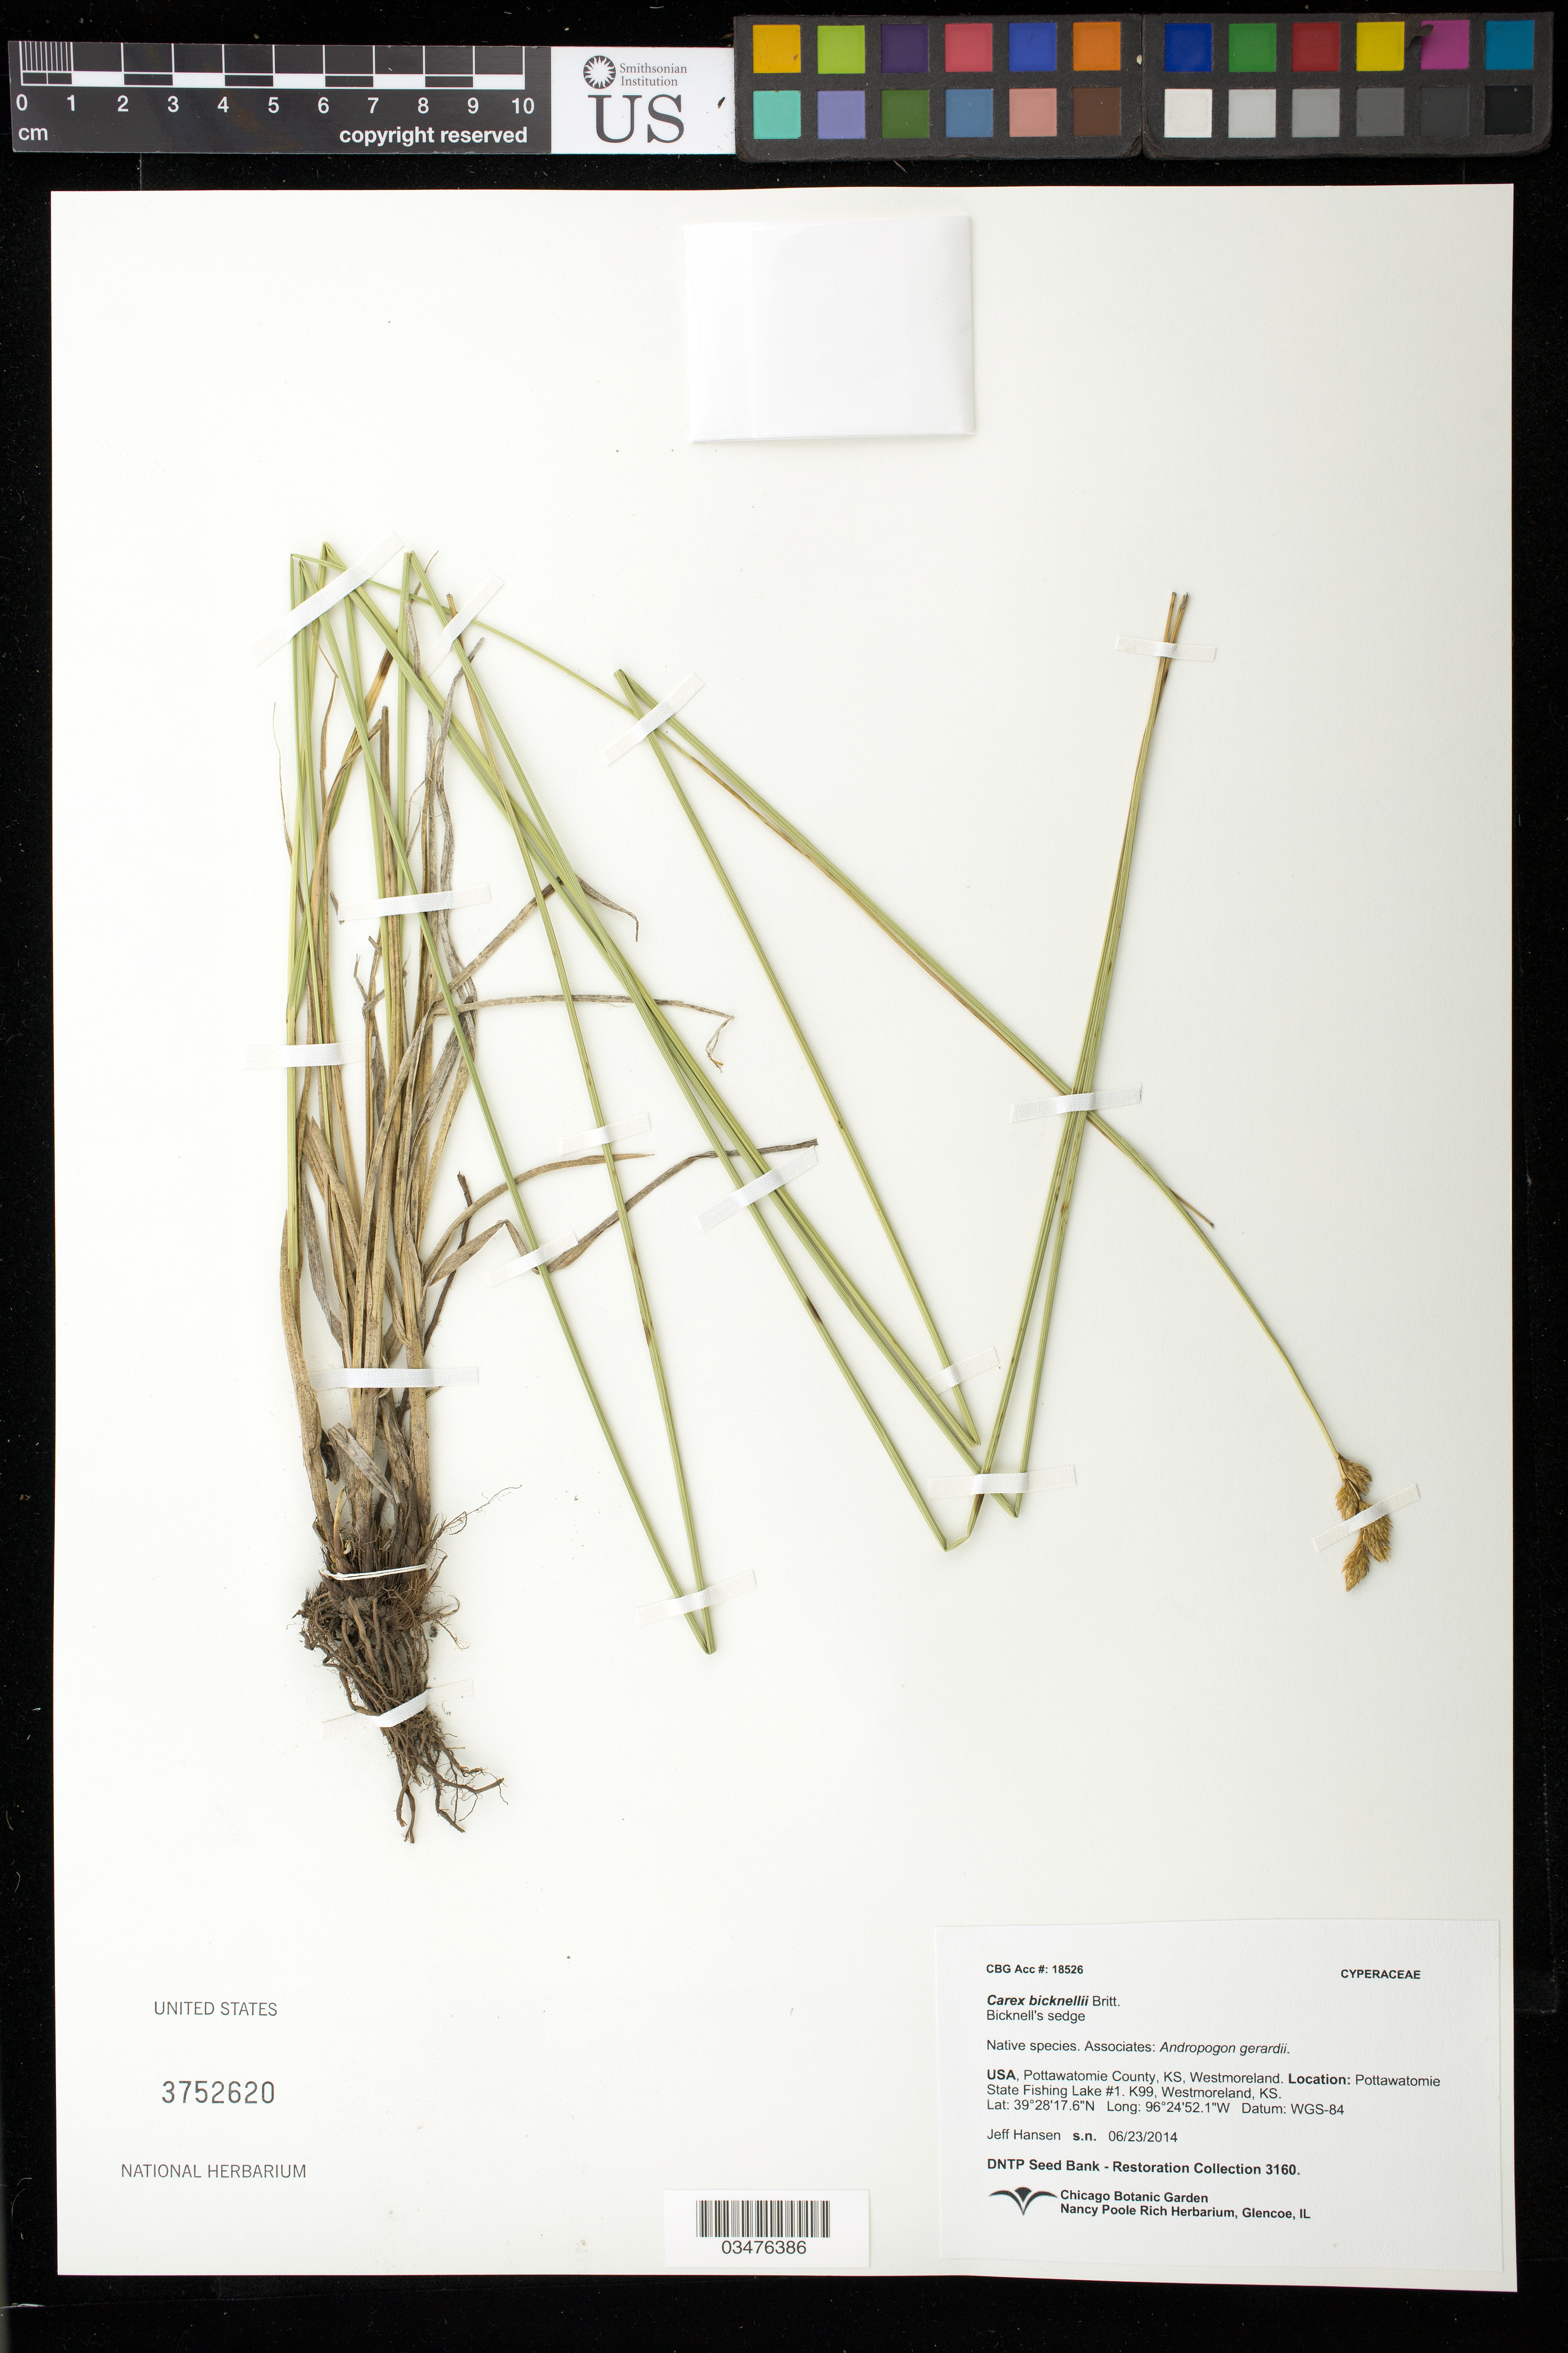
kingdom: Plantae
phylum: Tracheophyta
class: Liliopsida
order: Poales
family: Cyperaceae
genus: Carex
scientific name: Carex bicknellii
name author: Britton & A. Br.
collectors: J. Hansen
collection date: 2014-06-23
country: United States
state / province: Kansas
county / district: Pottawatomie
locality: Westmoreland. Pottawatomie State Fishing Lake #1.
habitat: With Andropogon gerardii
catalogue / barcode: US 3752620